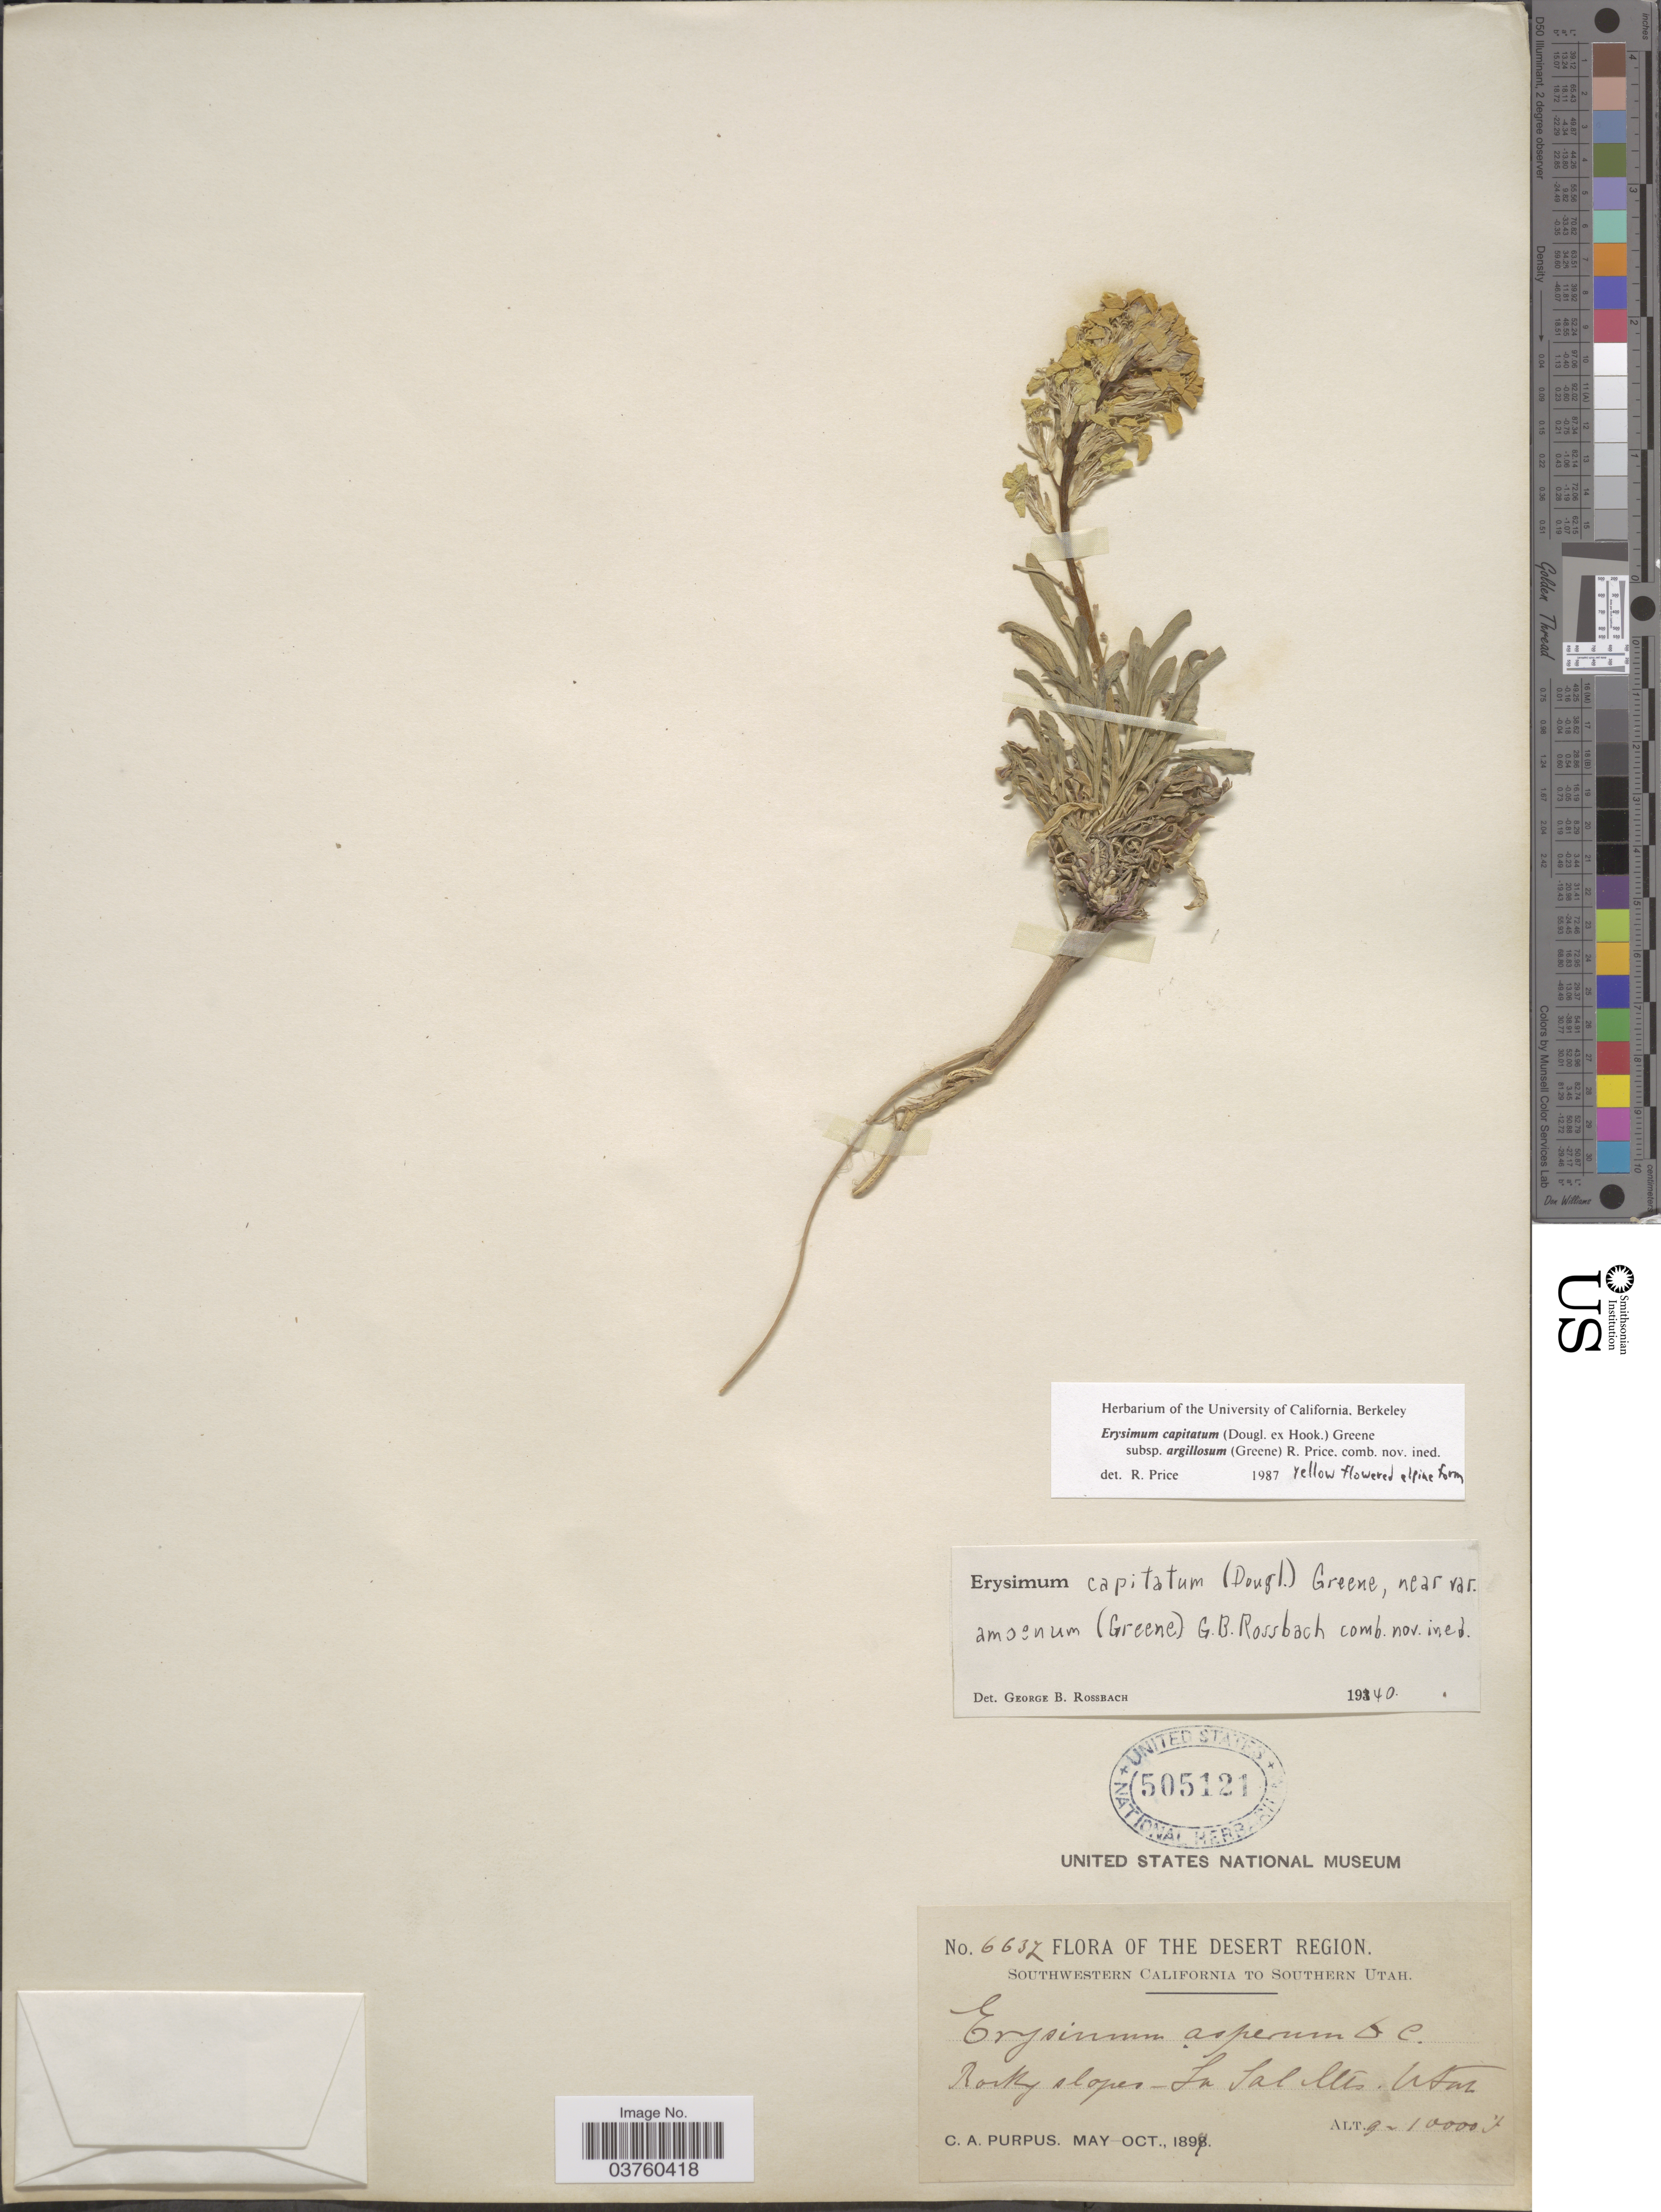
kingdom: Plantae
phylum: Tracheophyta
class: Magnoliopsida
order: Brassicales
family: Brassicaceae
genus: Erysimum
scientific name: Erysimum capitatum subsp. argillosum (Greene) R.A. Price comb. nov. ined.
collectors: C. A. Purpus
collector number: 6632*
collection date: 1894-05/1894-10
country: United States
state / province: Utah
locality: The Desert Region. Southwestern California to Southern Utah. In Sal Mts.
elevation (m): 2743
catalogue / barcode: US 505121